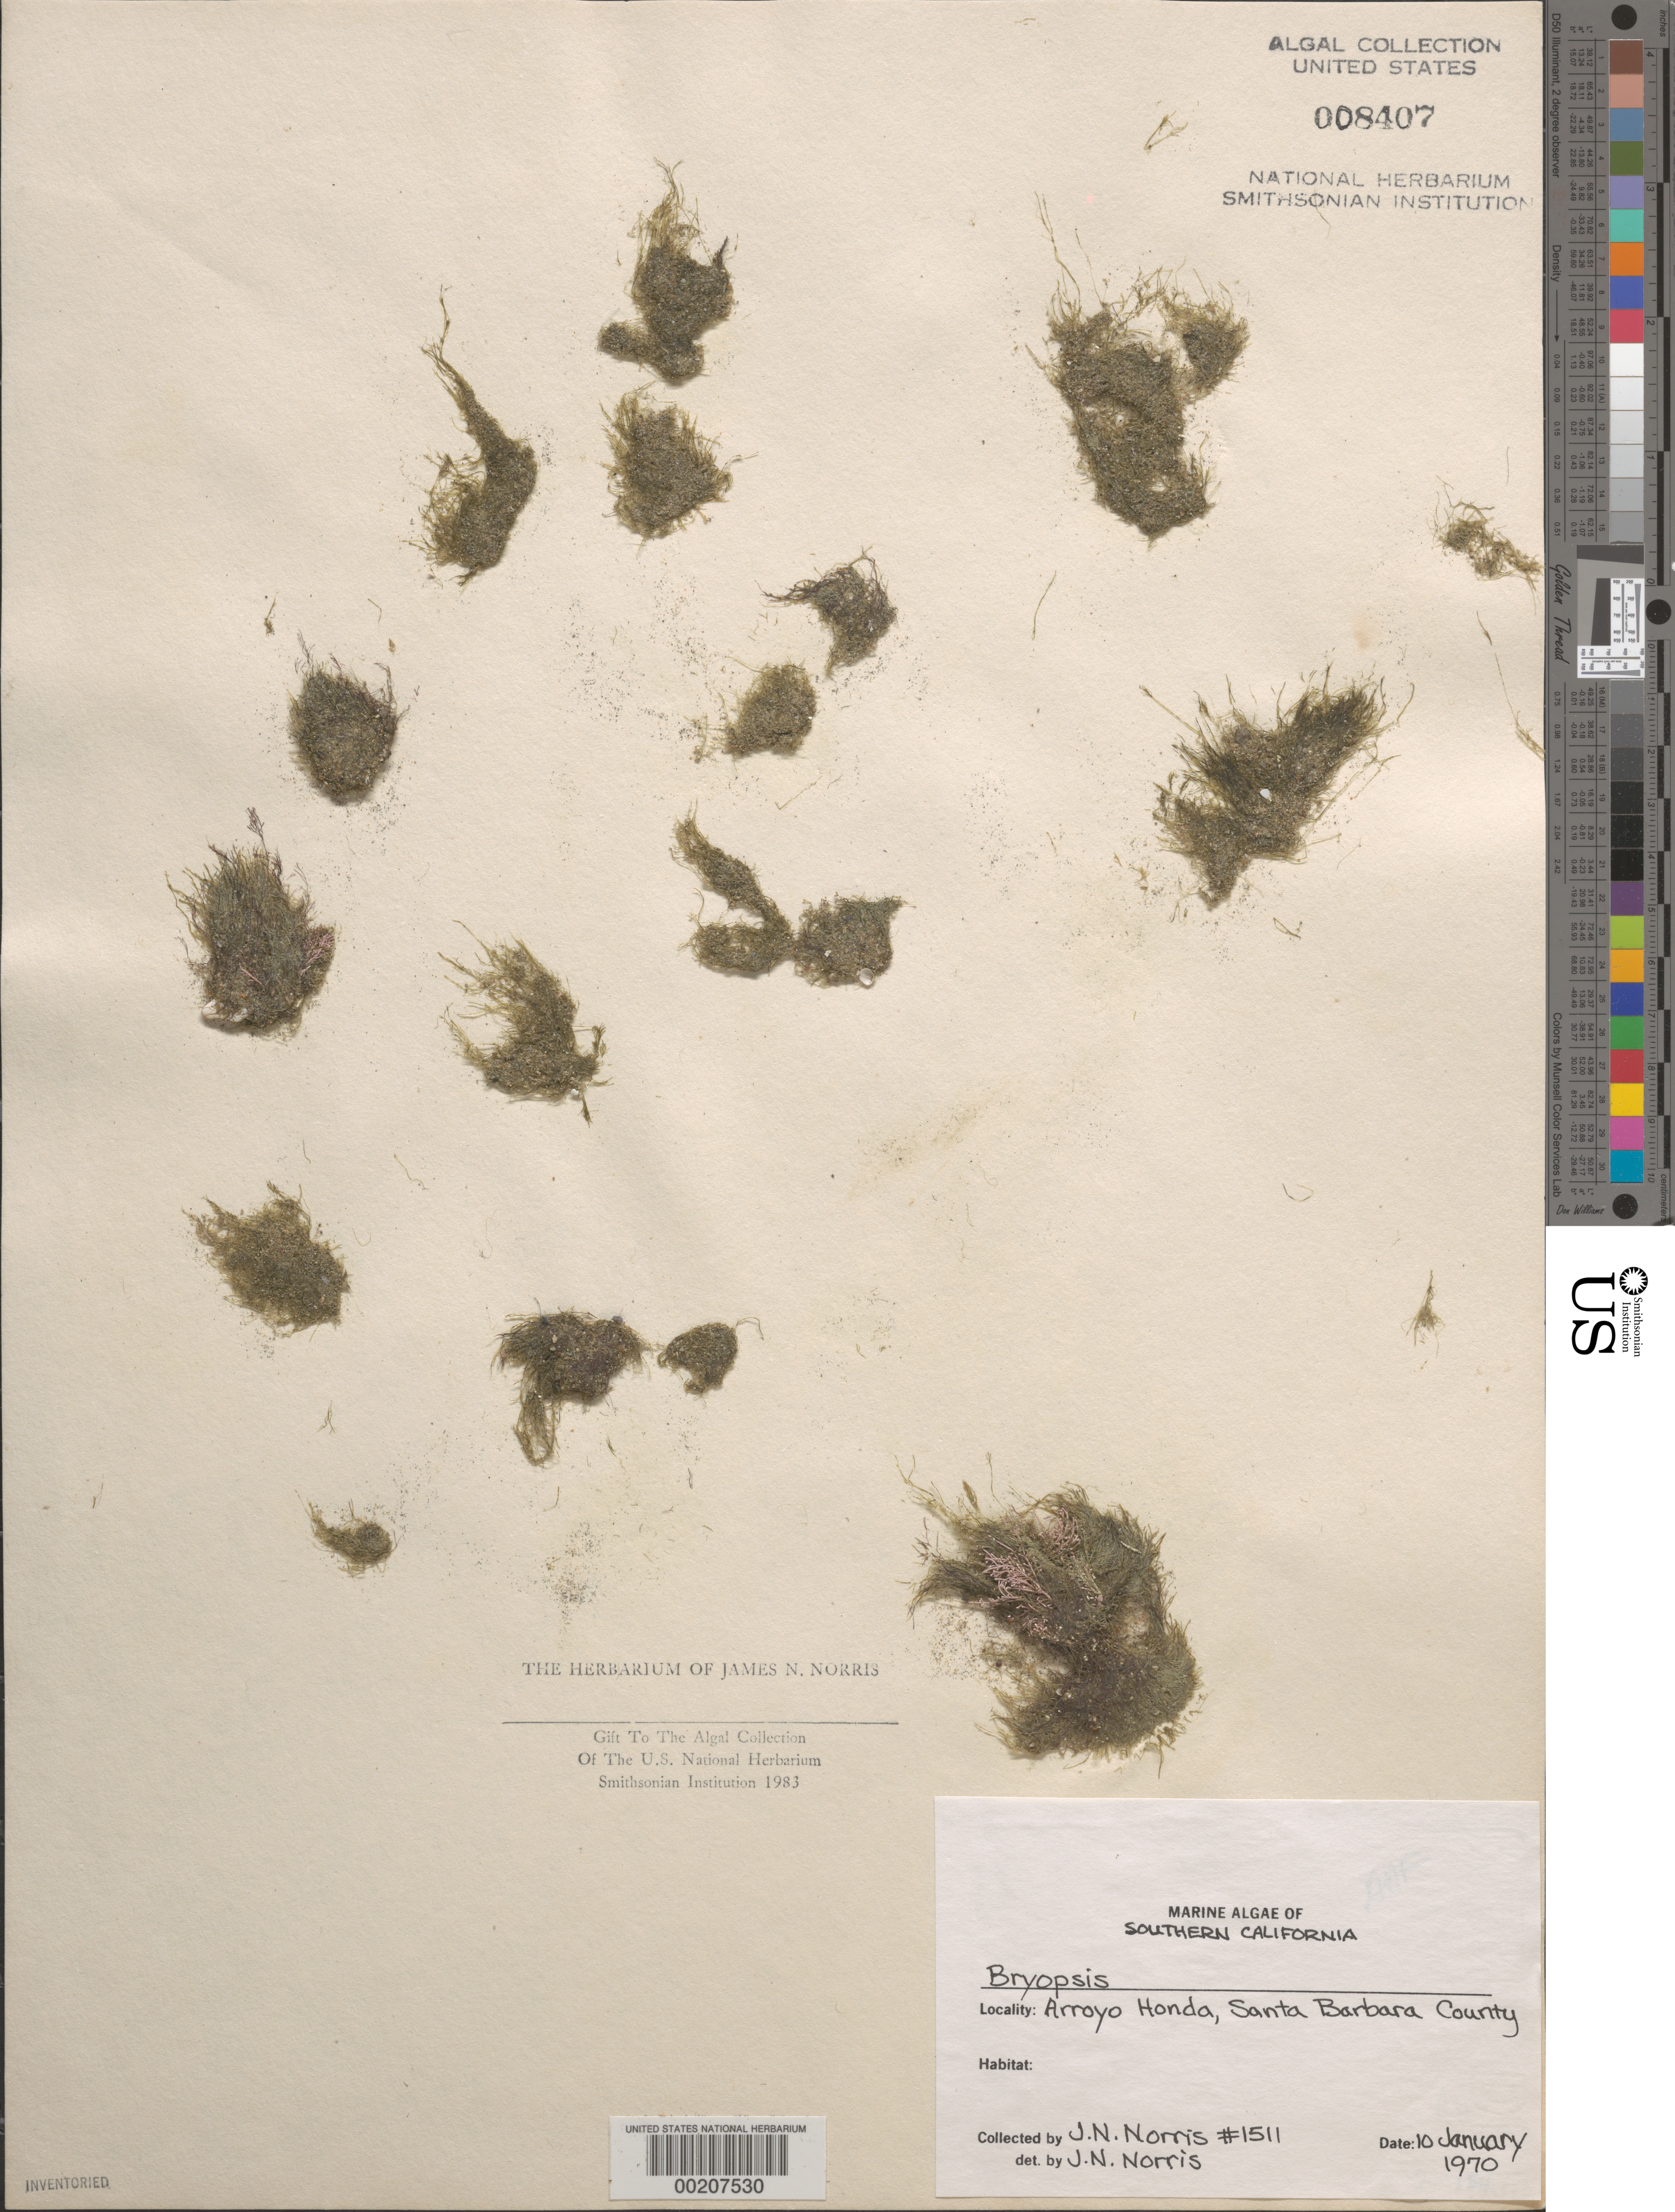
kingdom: Plantae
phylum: Chlorophyta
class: Ulvophyceae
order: Bryopsidales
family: Bryopsidaceae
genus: Bryopsis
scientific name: Bryopsis sp.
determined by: Norris, James N.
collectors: J. N. Norris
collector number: JN-1511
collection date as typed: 10 Jan 1970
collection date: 1970-01-10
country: United States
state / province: California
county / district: Santa Barbara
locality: Arroyo Honda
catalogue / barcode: US 8407